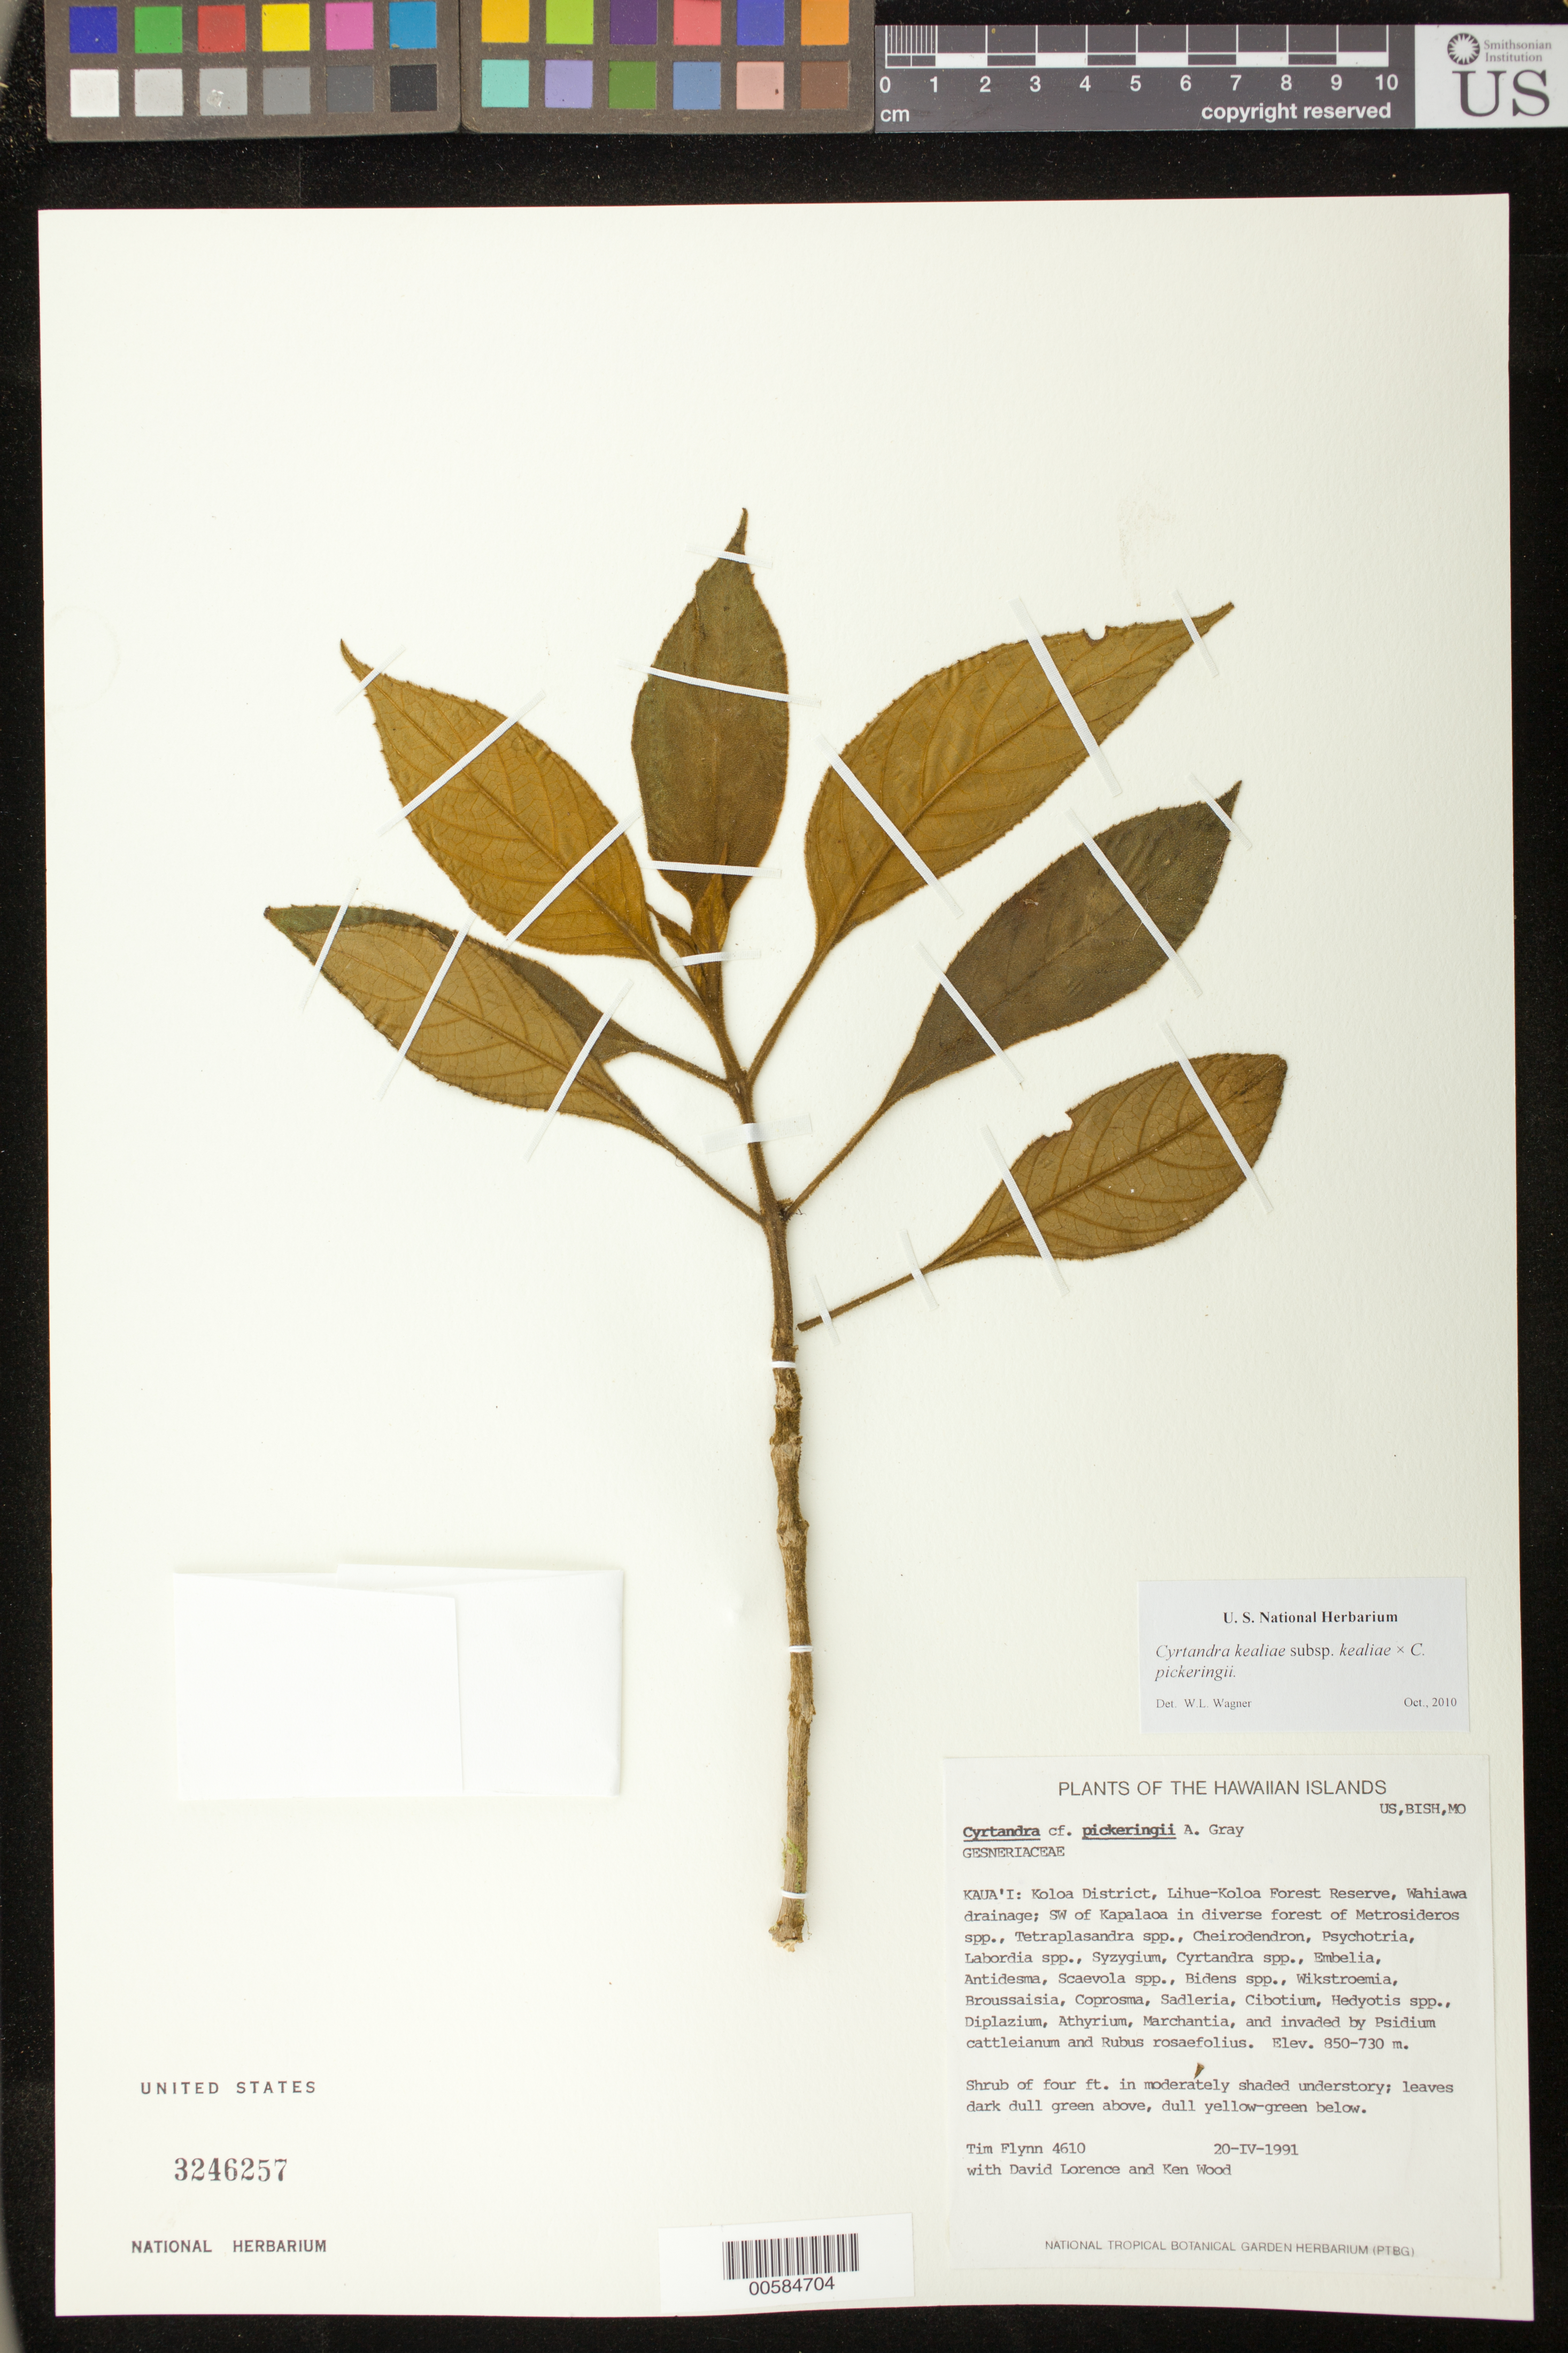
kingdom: Plantae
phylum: Tracheophyta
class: Magnoliopsida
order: Lamiales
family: Gesneriaceae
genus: Cyrtandra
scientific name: Cyrtandra kealiae subsp. kealiae x C. pickeringii A. Gray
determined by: Wagner, W. L., (BOT), Smithsonian Institution - National Museum of Natural History (UNITED STATES)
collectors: T. W. Flynn, D. Lorence & K. Wood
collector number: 4610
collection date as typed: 20 Apr 1991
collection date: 1991-04-20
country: United States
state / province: Hawaii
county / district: Kauai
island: Kaua'i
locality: Koloa Dist, Lihue-Koloa For Res, Wahiawa drainage; SW of Kapalaoa.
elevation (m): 730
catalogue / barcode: US 3246257